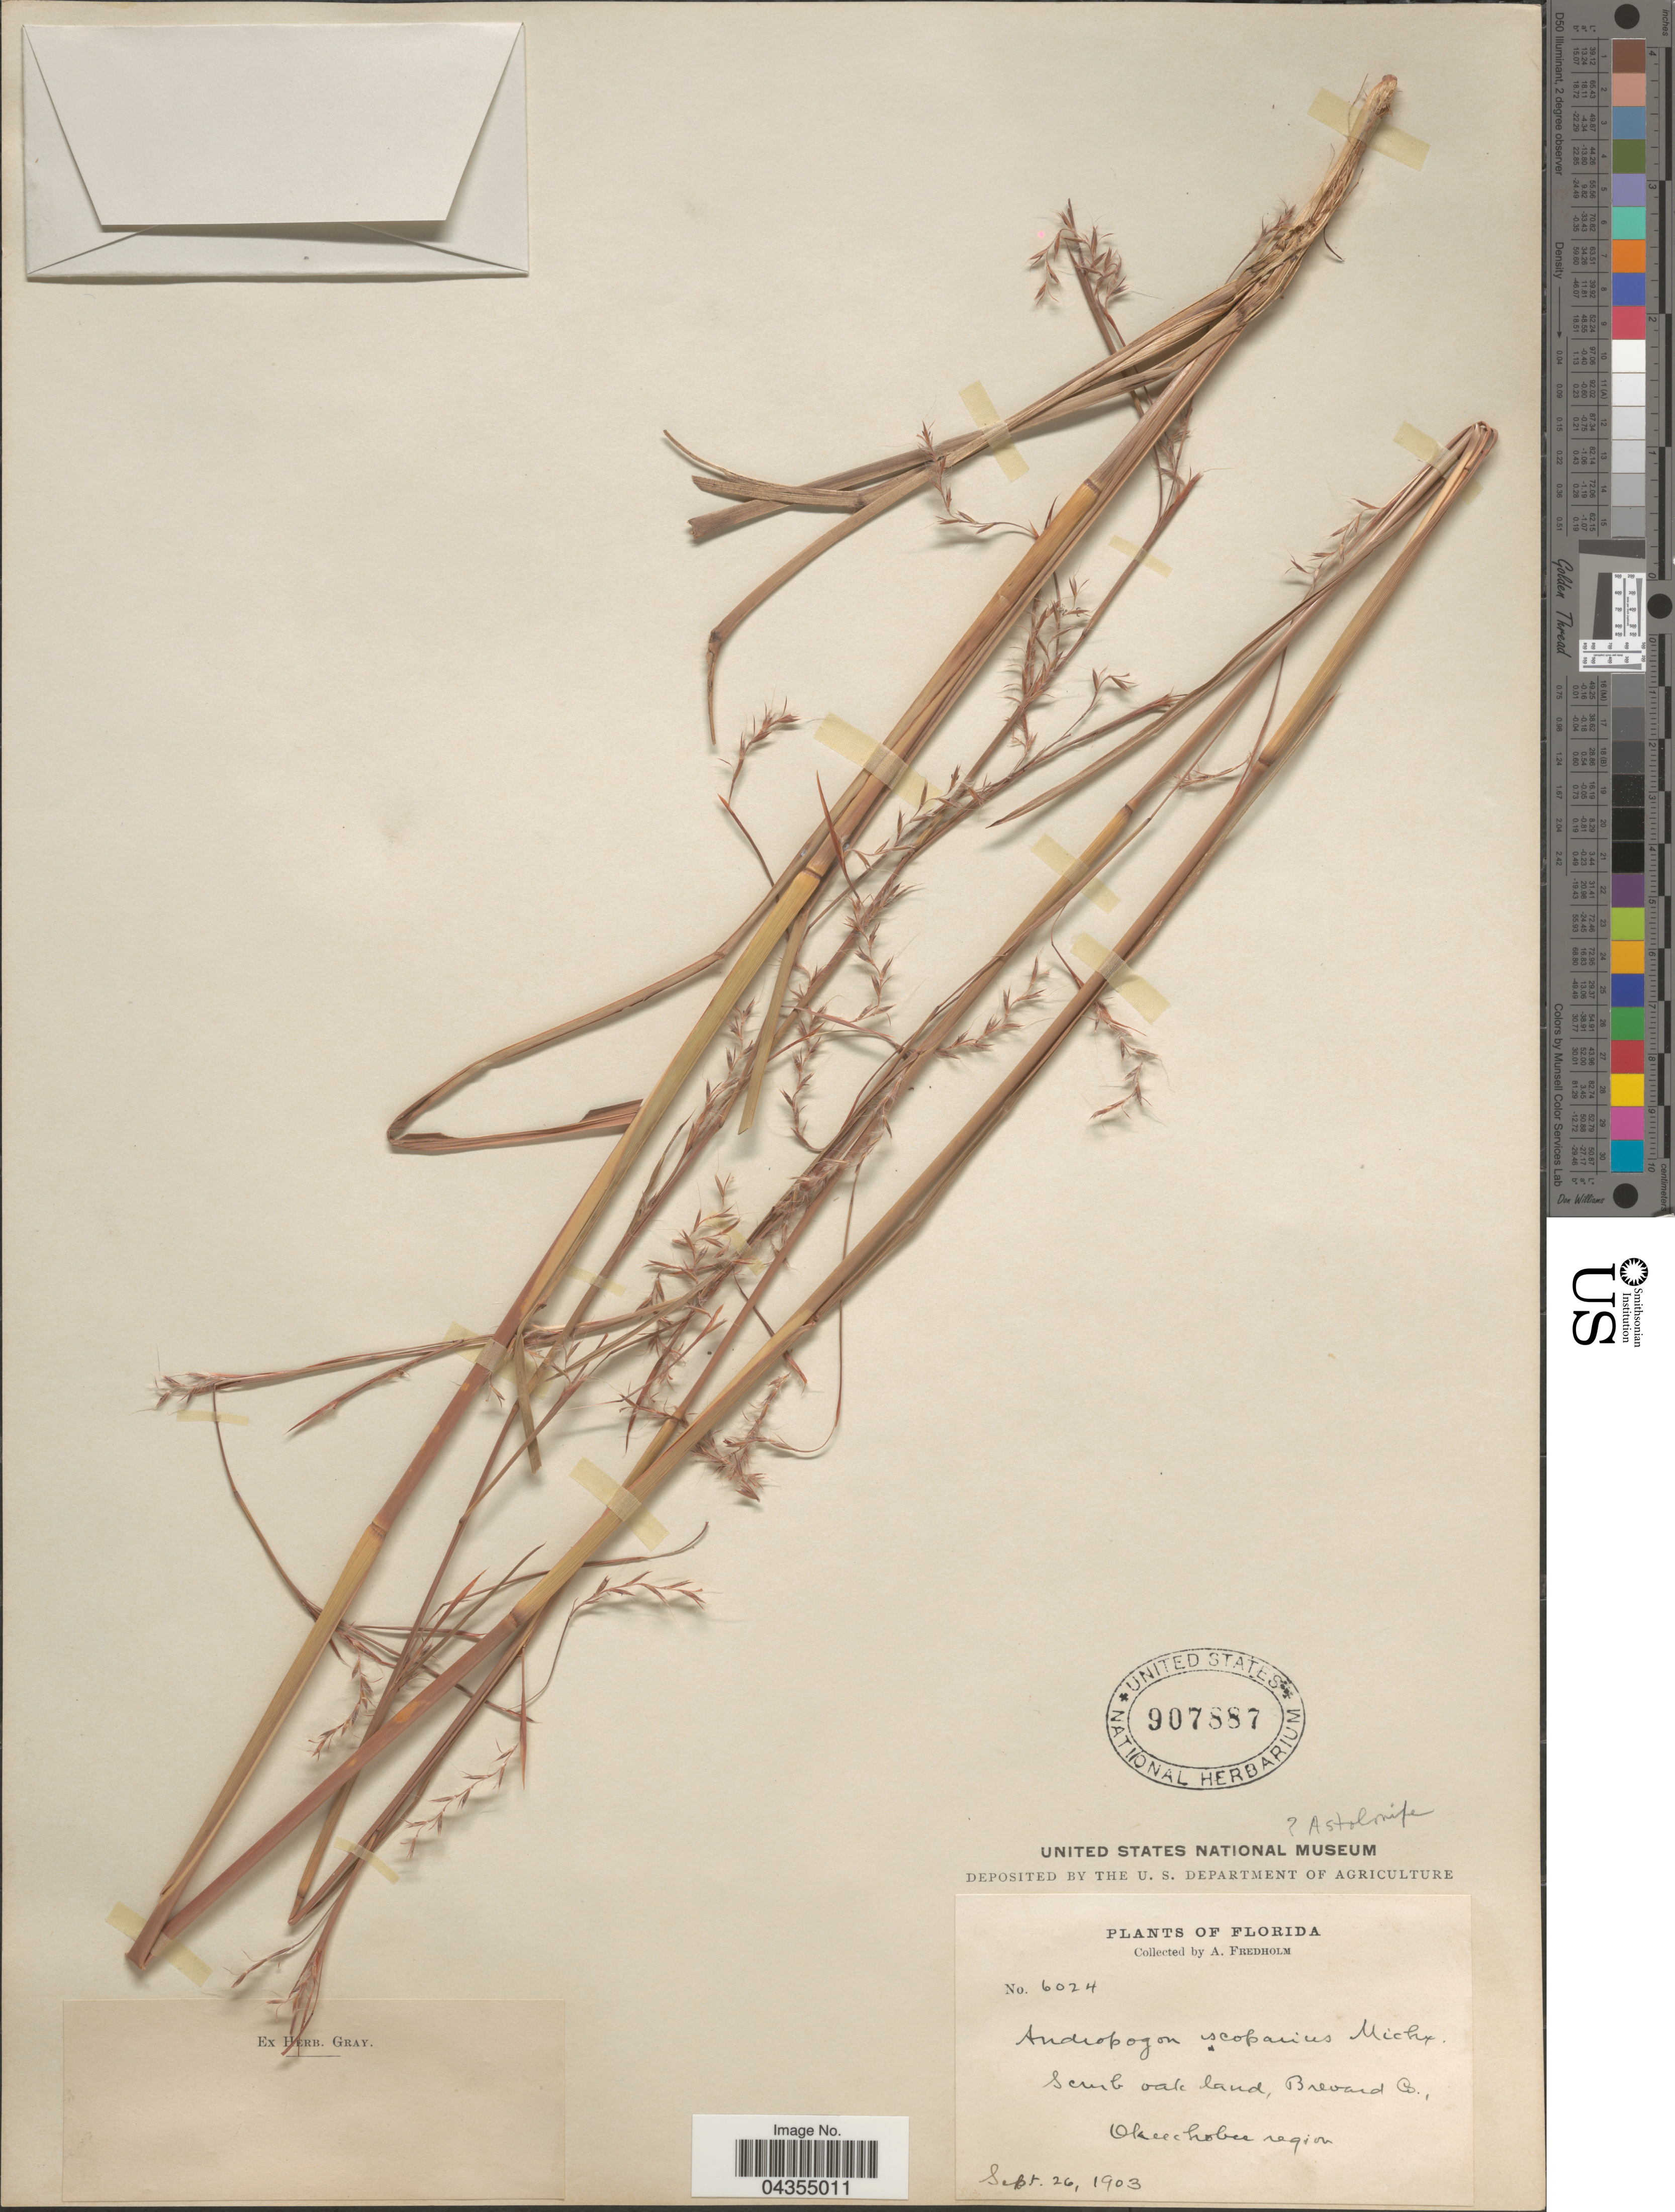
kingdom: Plantae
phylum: Tracheophyta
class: Liliopsida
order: Poales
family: Poaceae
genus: Schizachyrium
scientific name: Schizachyrium sanguineum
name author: (Retz.) Alston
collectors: A. Fredholm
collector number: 6024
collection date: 1903-09-26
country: United States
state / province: Florida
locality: Brevard Co, Okeechobee region.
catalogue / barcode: US 907887